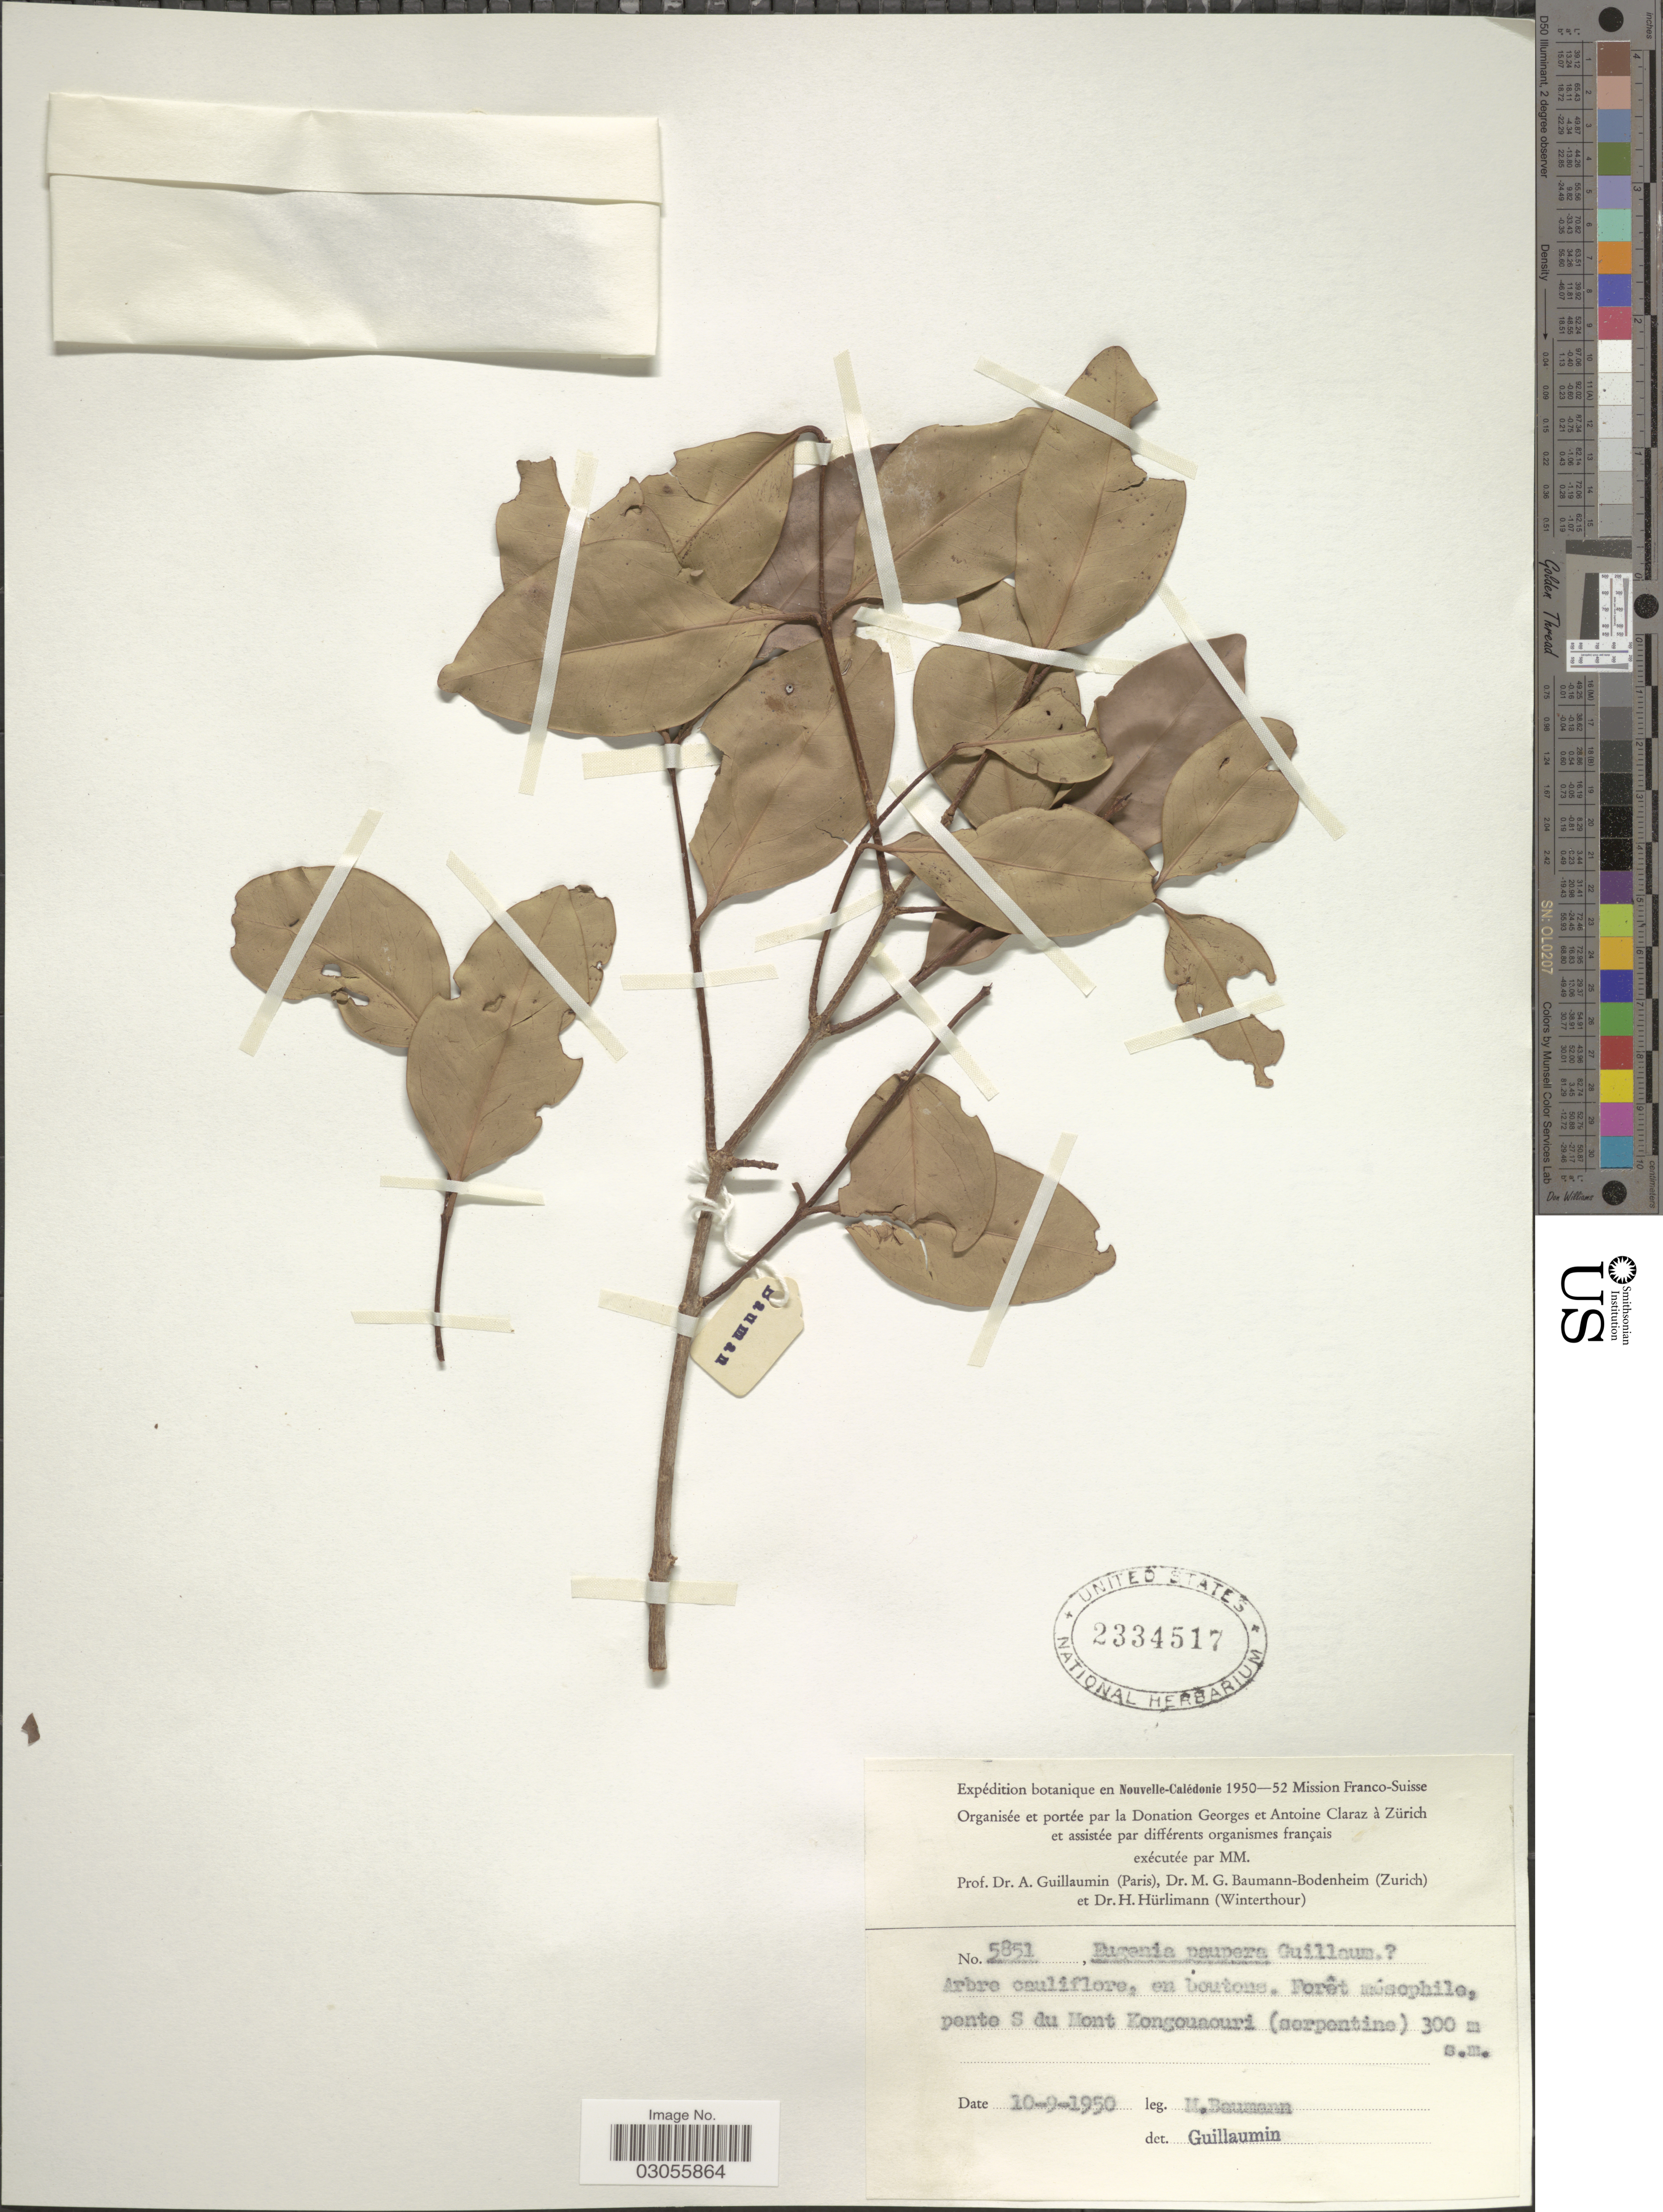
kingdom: Plantae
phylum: Tracheophyta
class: Magnoliopsida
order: Myrtales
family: Myrtaceae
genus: Eugenia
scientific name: Eugenia uniflora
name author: L.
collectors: M. Baumann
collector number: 5851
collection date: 1950-09-10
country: New Caledonia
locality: En Nouvelle-Calédonie. Pente S du Mont Kongouaouri (serpentine).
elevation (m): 300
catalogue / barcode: US 2334517